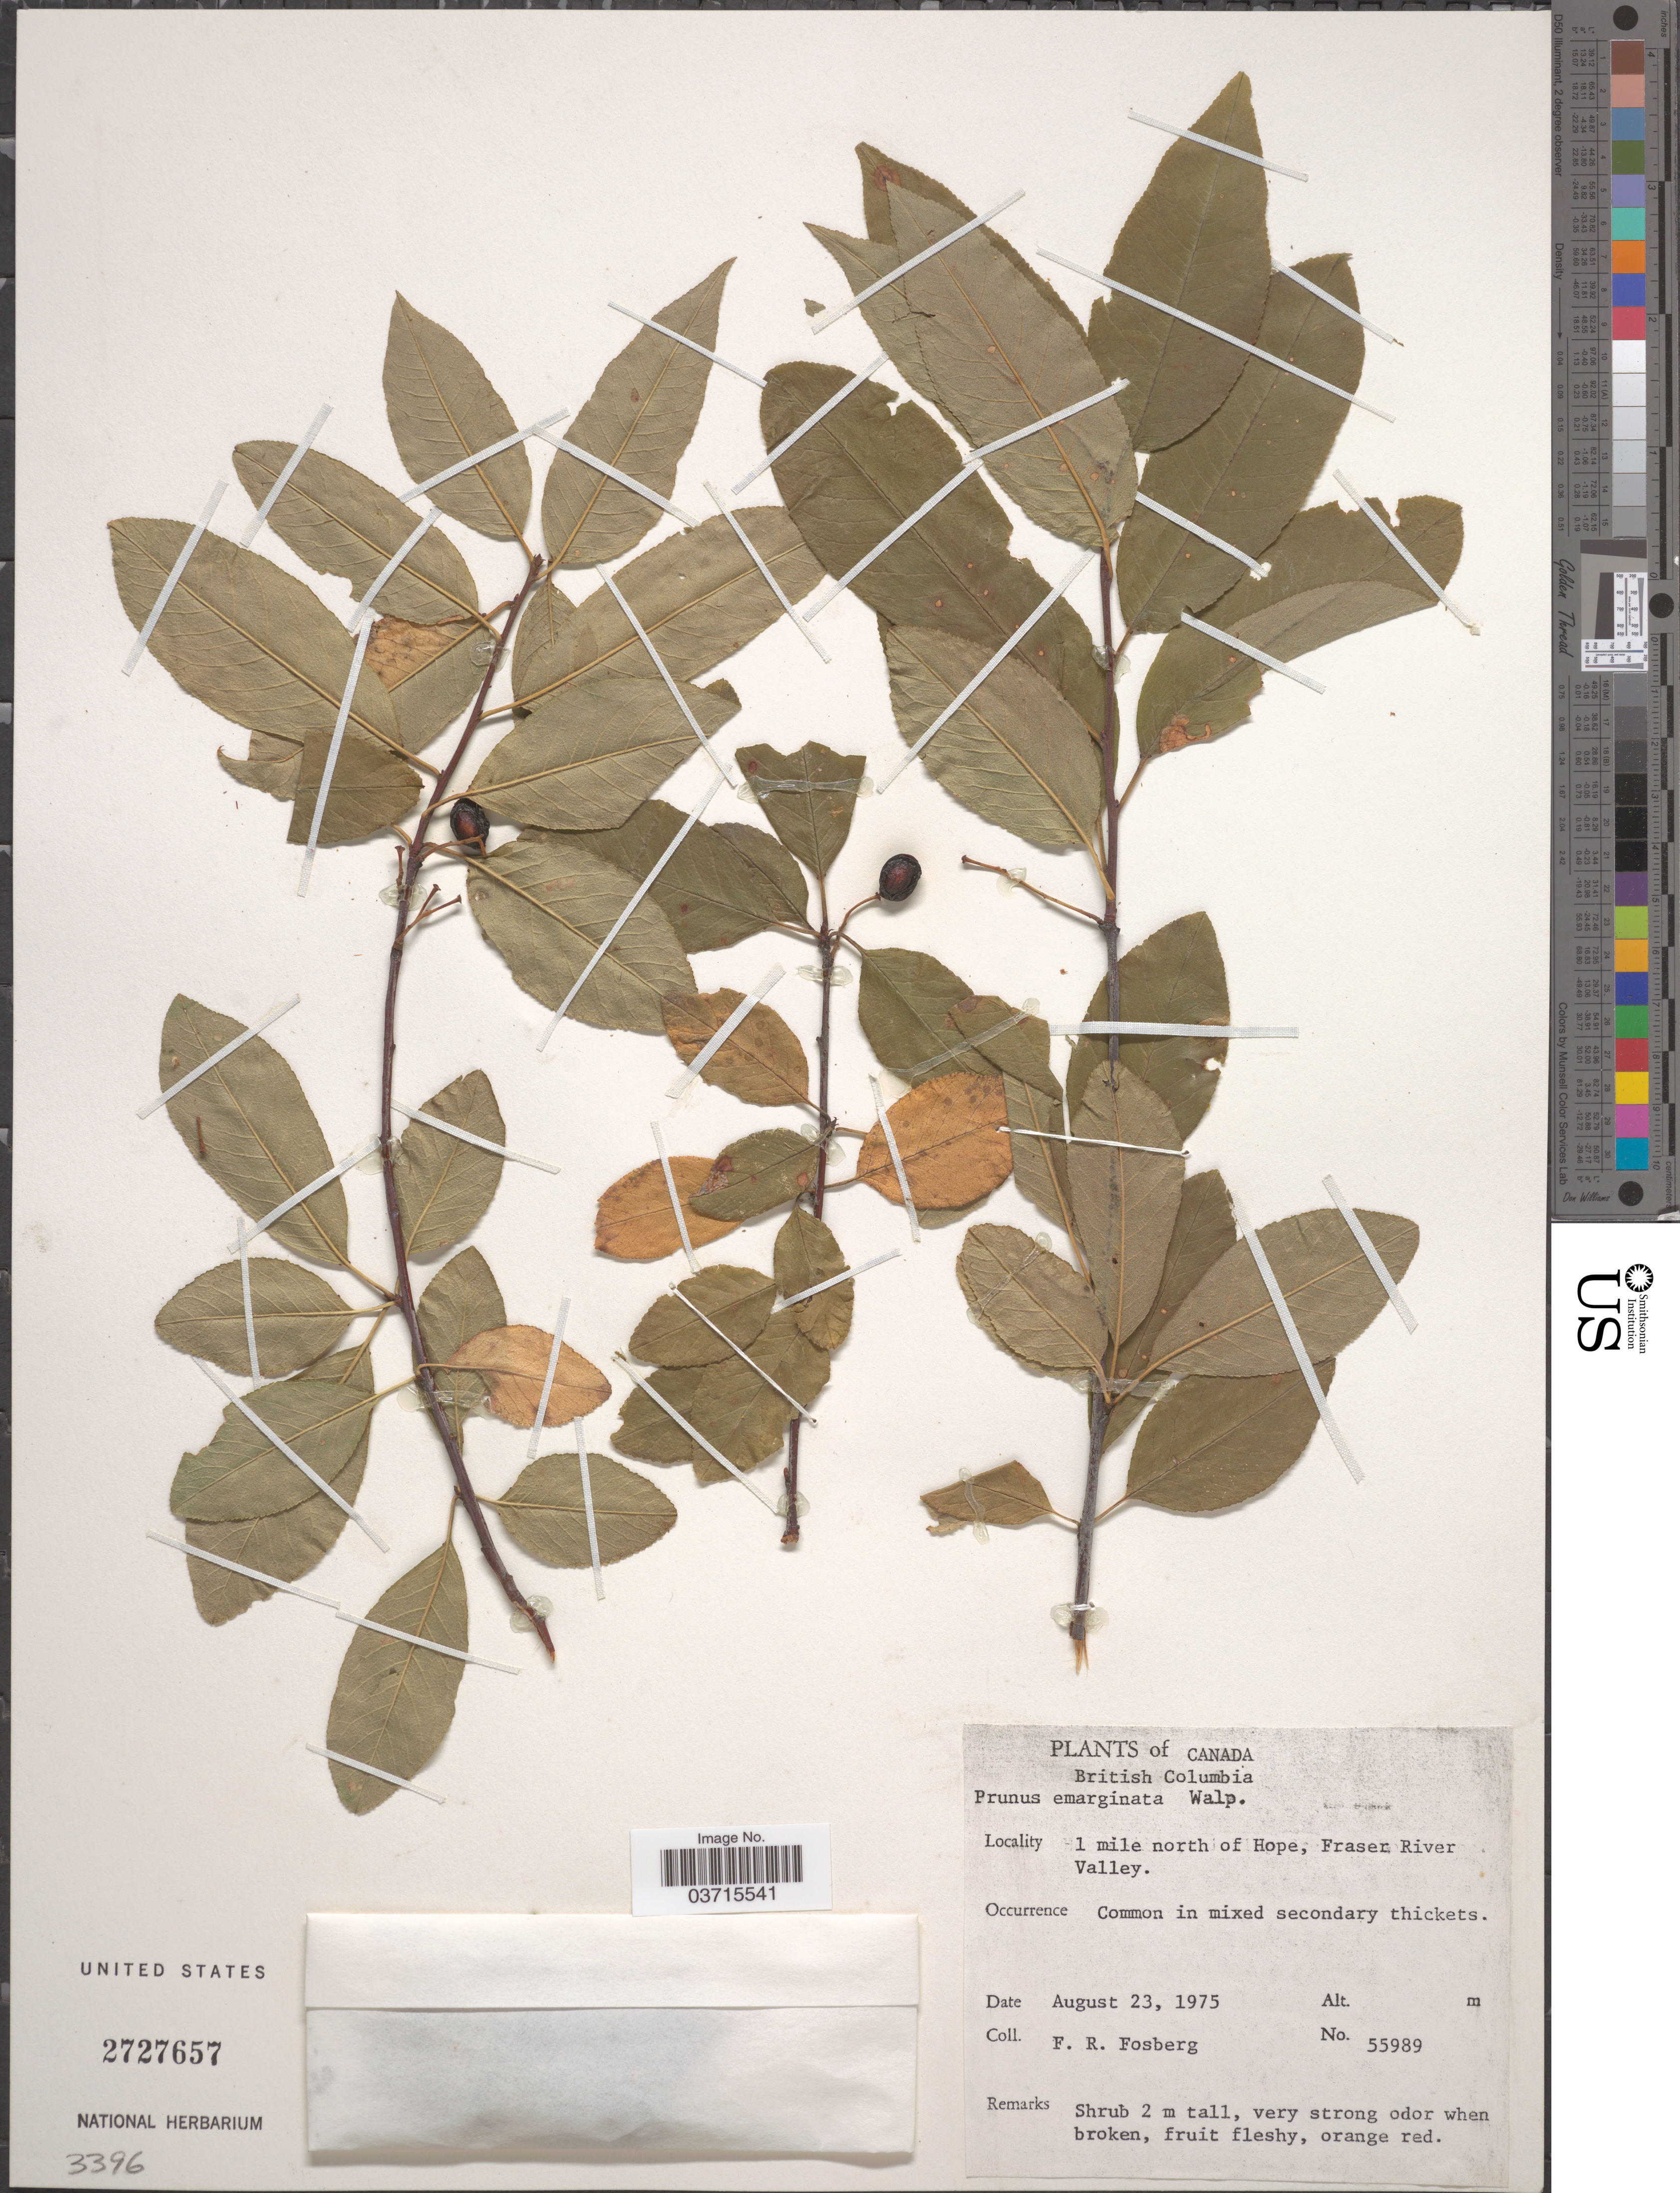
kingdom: Plantae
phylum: Tracheophyta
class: Magnoliopsida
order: Rosales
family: Rosaceae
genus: Prunus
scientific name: Prunus emarginata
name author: (Douglas ex Hook.) Eaton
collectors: F. R. Fosberg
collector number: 55989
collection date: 1975-08-23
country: Canada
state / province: British Columbia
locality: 1 mile north of Hope, Fraser River Valley.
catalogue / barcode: US 2727657